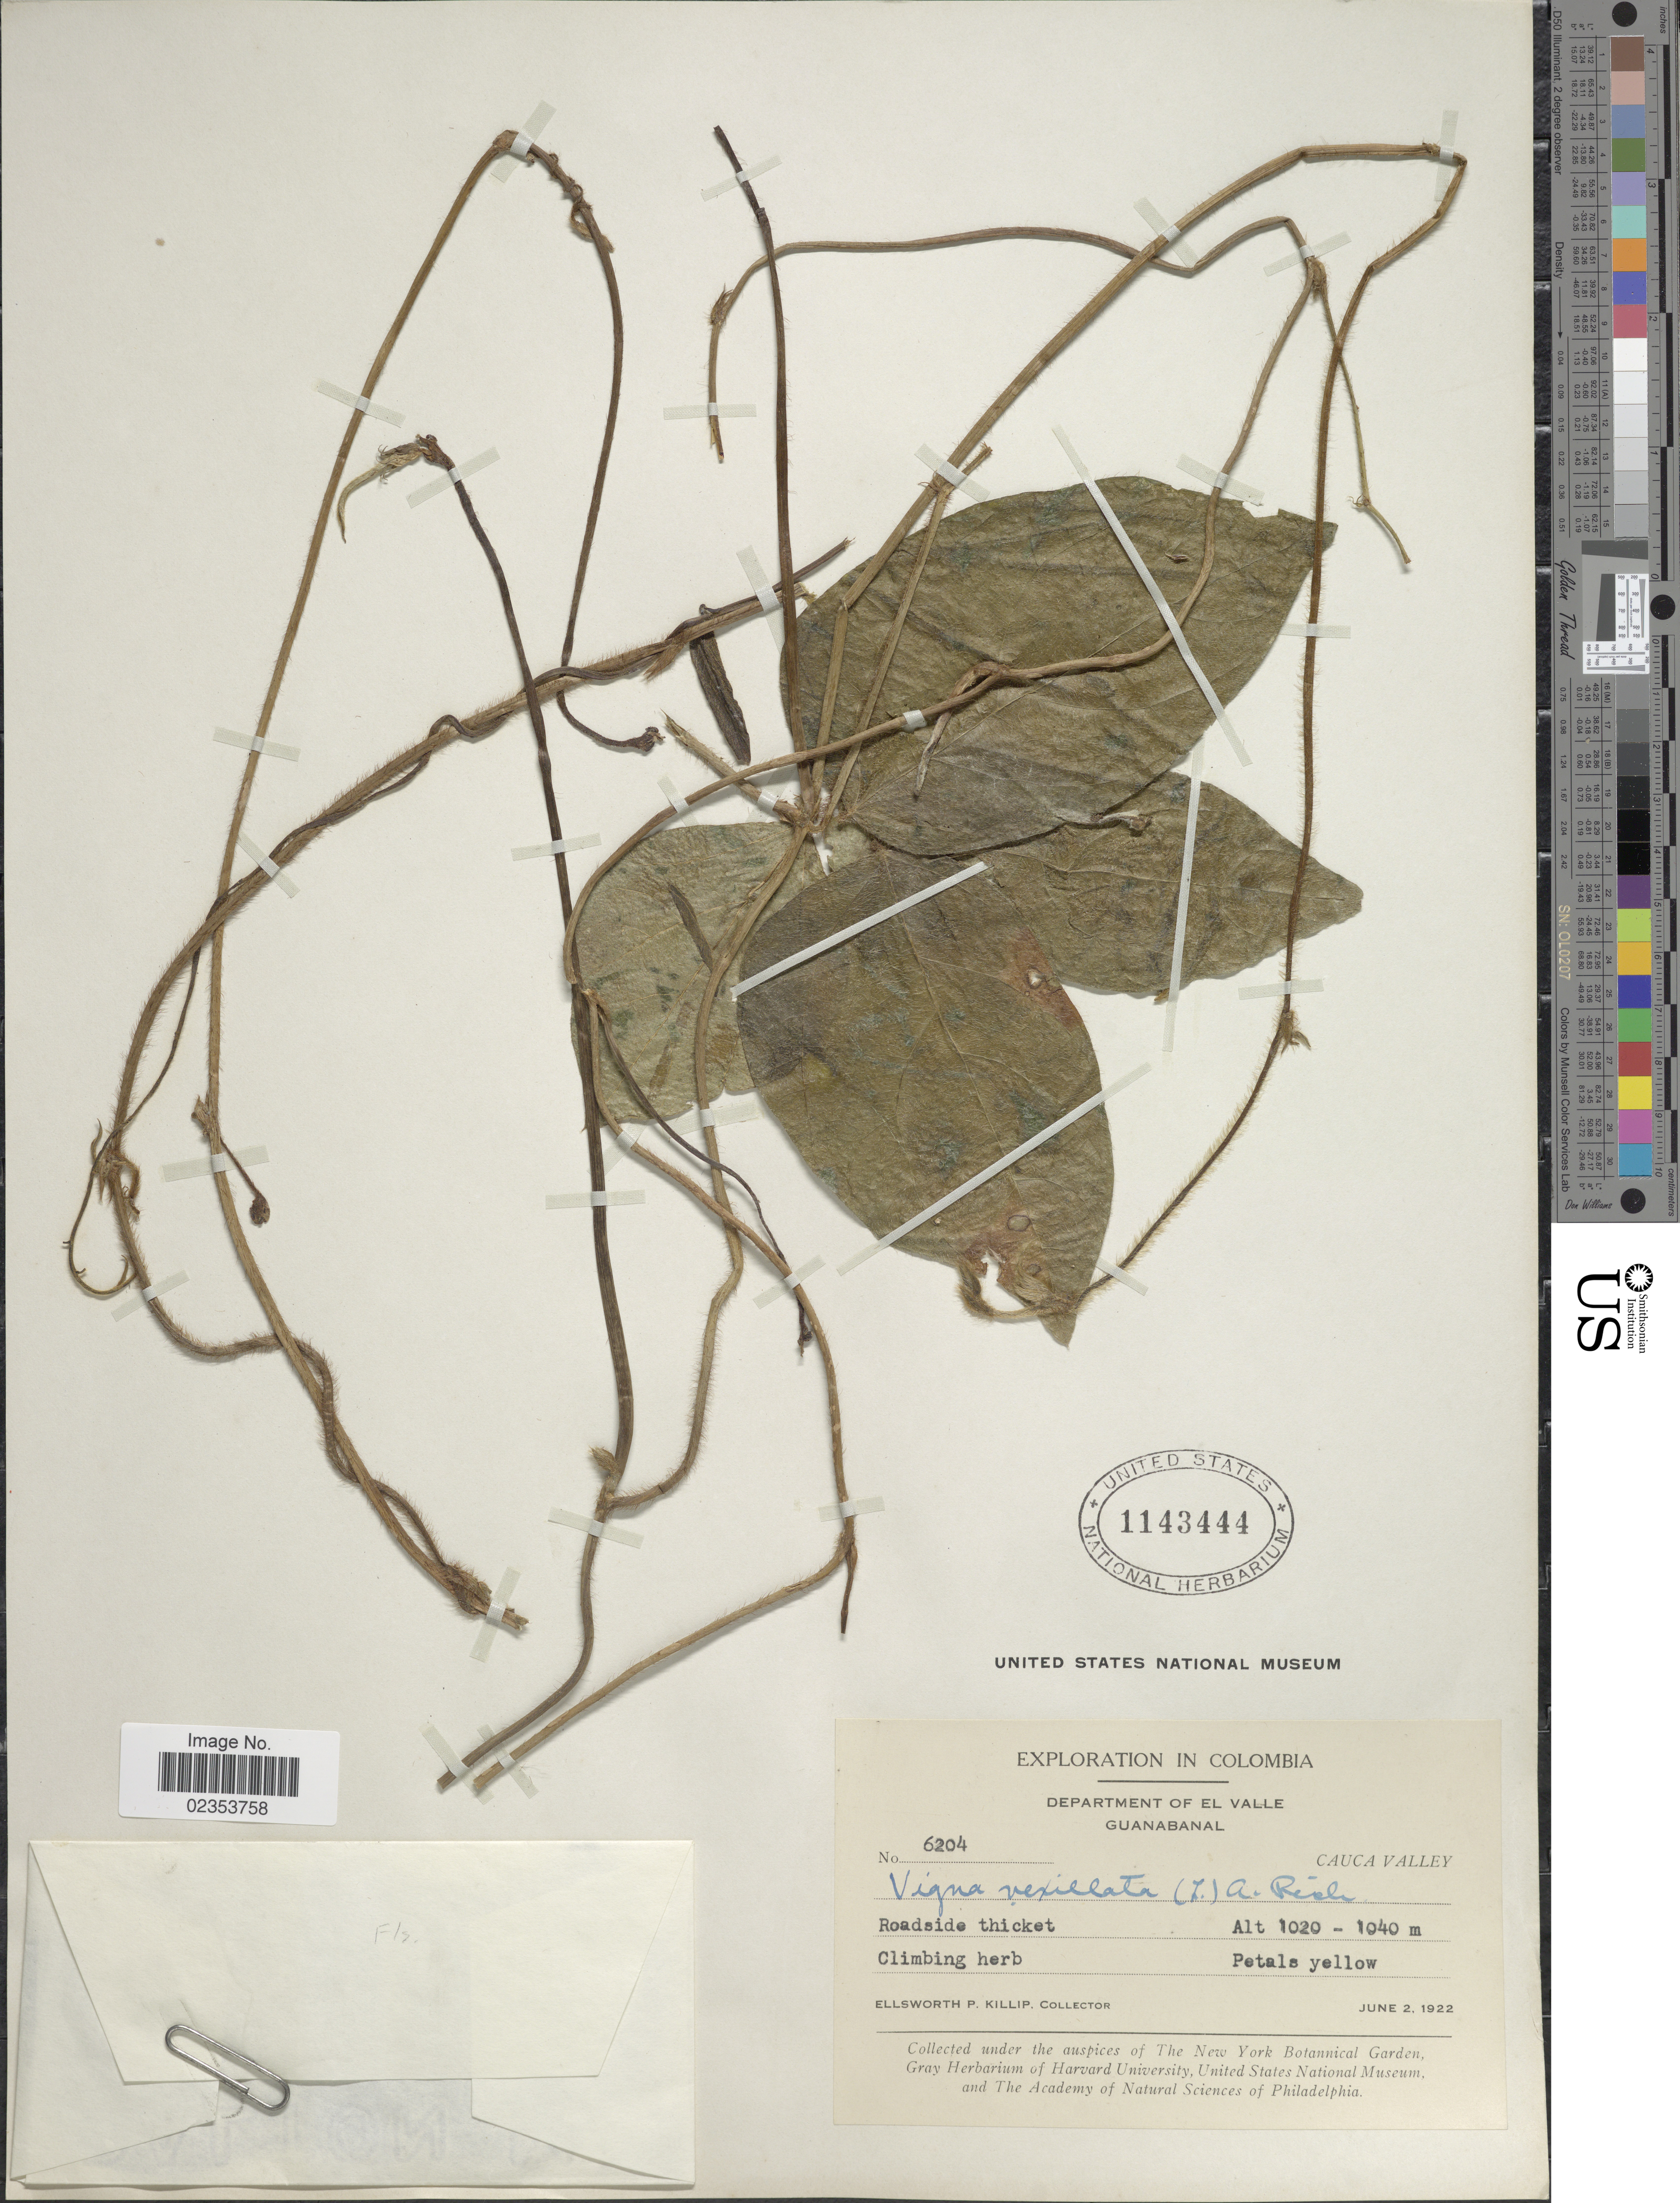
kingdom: Plantae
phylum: Tracheophyta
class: Magnoliopsida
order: Fabales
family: Fabaceae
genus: Vigna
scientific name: Vigna vexillata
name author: (L.) A. Rich.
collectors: E. P. Killip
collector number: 6204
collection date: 1922-06-02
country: Colombia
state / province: Valle del Cauca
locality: Department of El Valle Guanabanal. Cauca Valley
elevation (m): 1020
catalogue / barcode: US 1143444